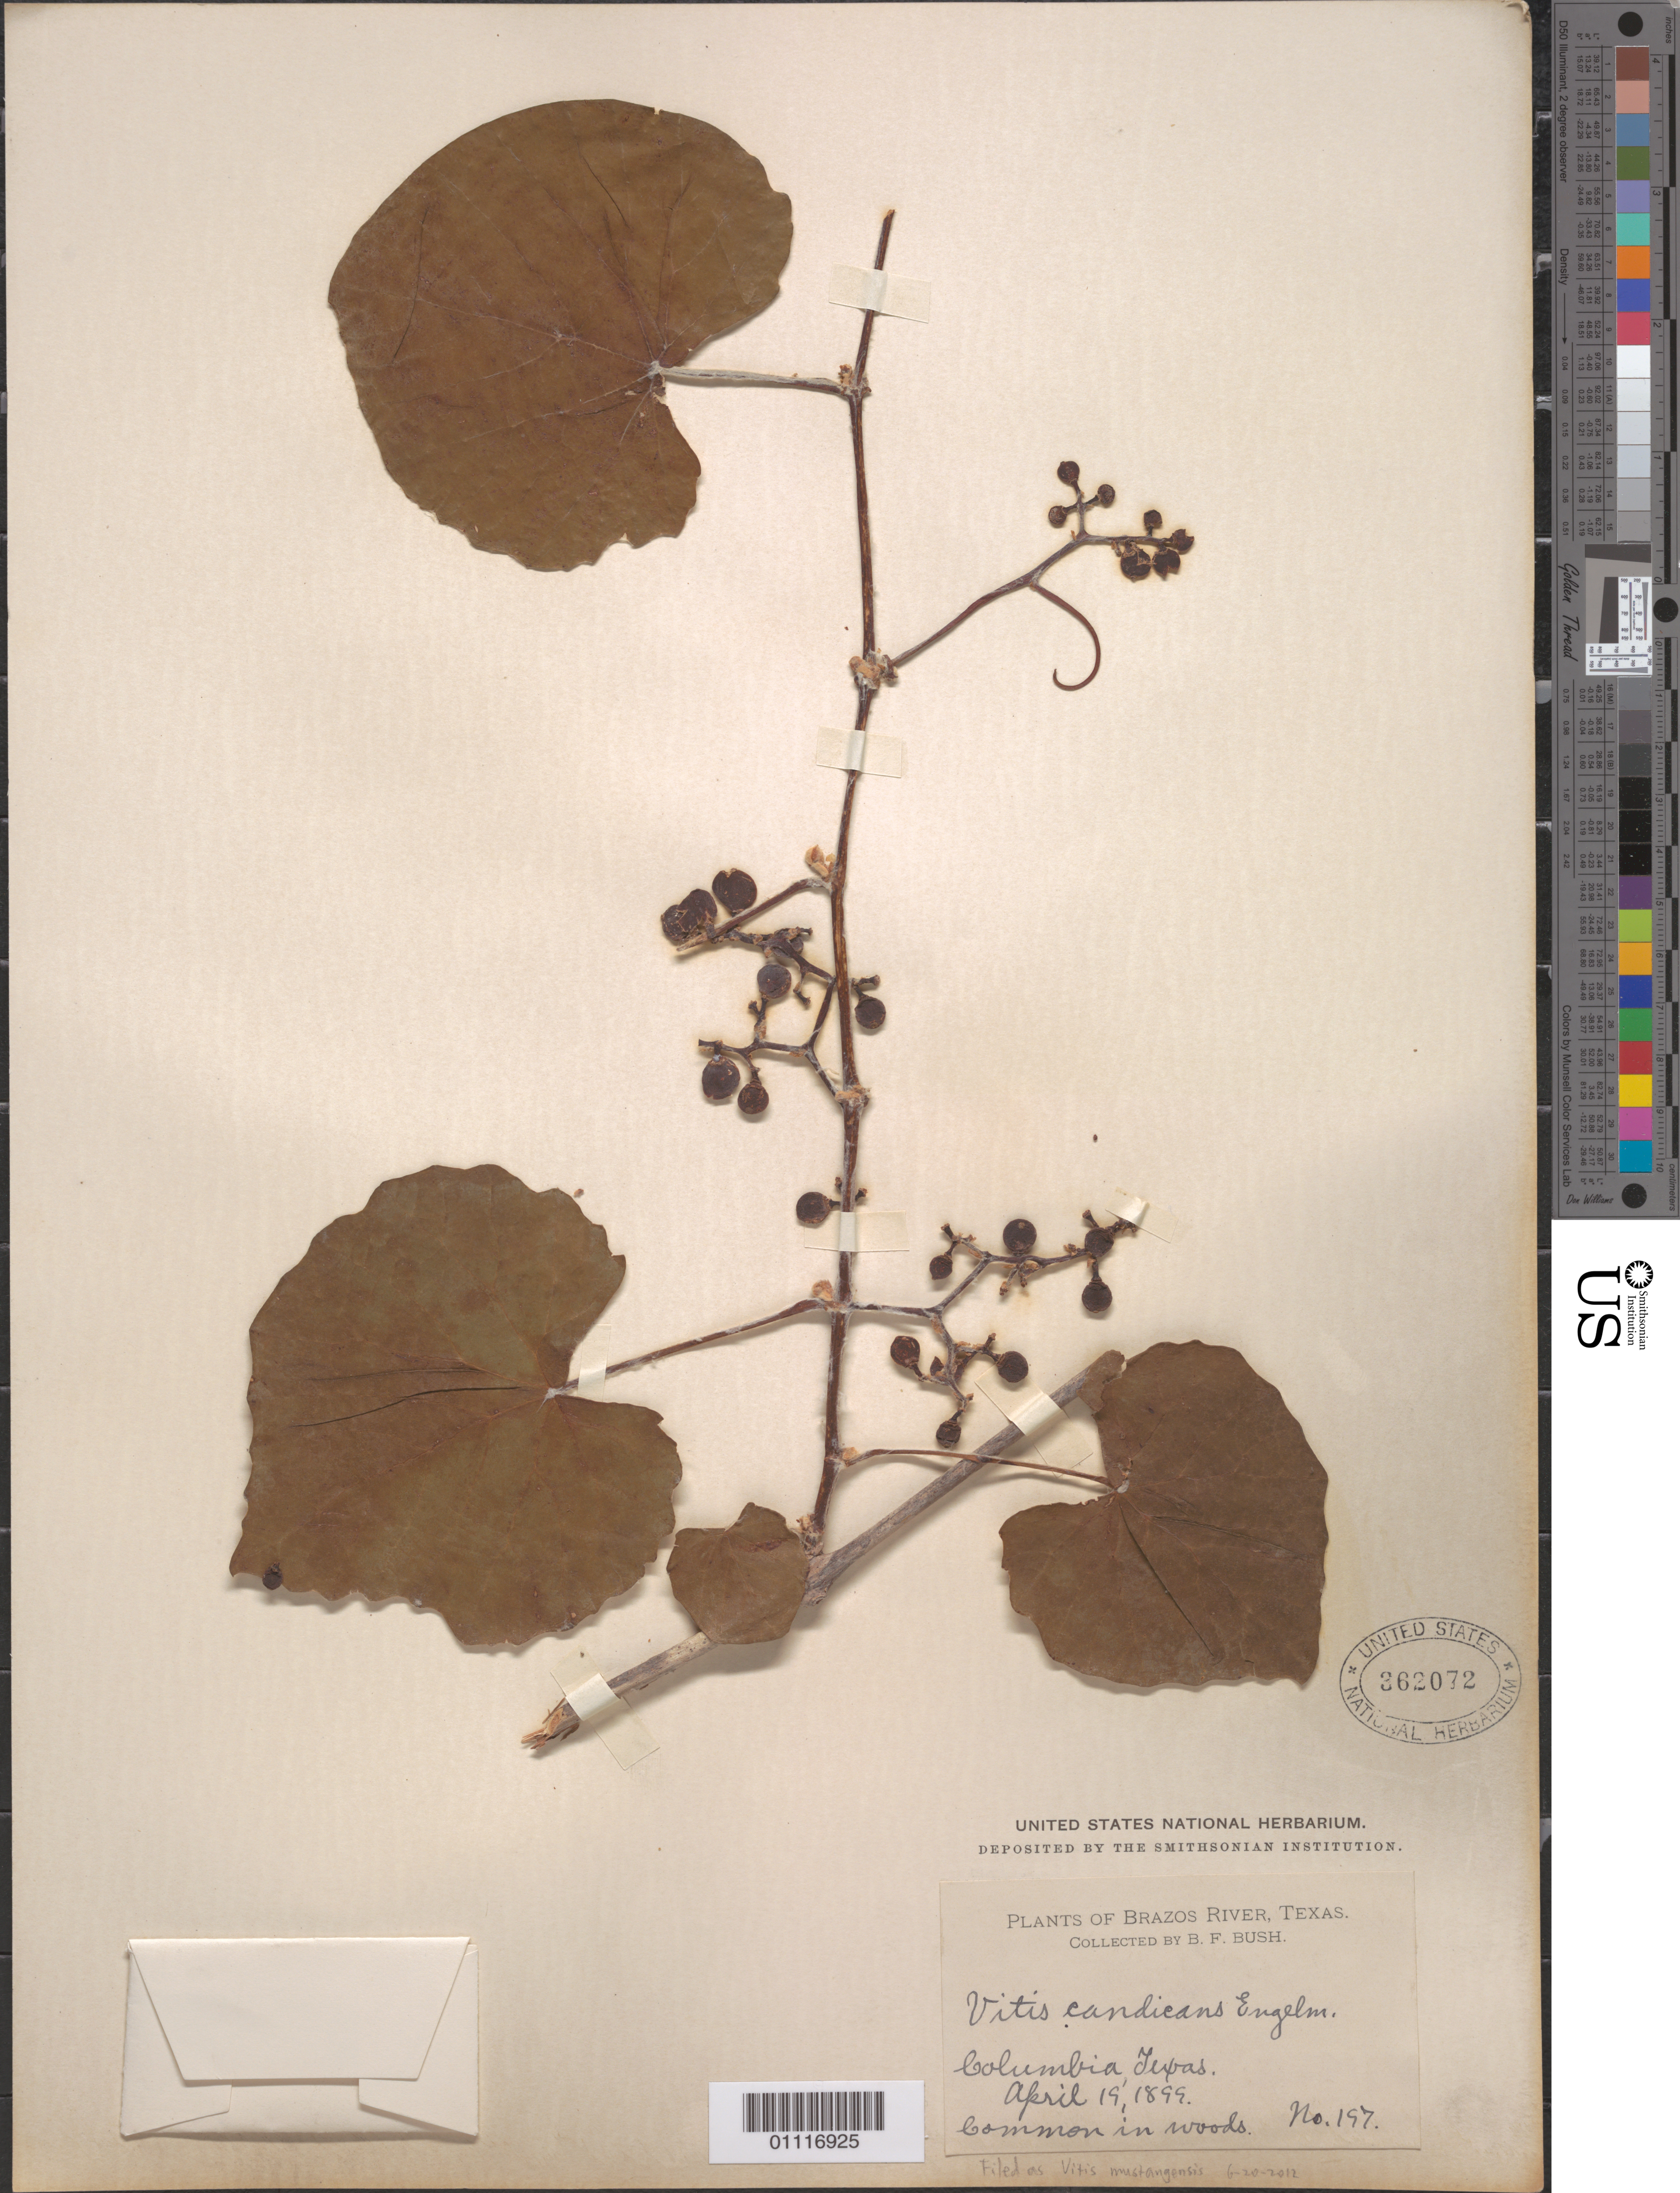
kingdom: Plantae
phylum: Tracheophyta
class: Magnoliopsida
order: Vitales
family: Vitaceae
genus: Vitis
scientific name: Vitis mustangensis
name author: Buckley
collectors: B. F. Bush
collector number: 197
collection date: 1899-04-19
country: United States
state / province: Texas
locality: Columbia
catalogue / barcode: US 362072